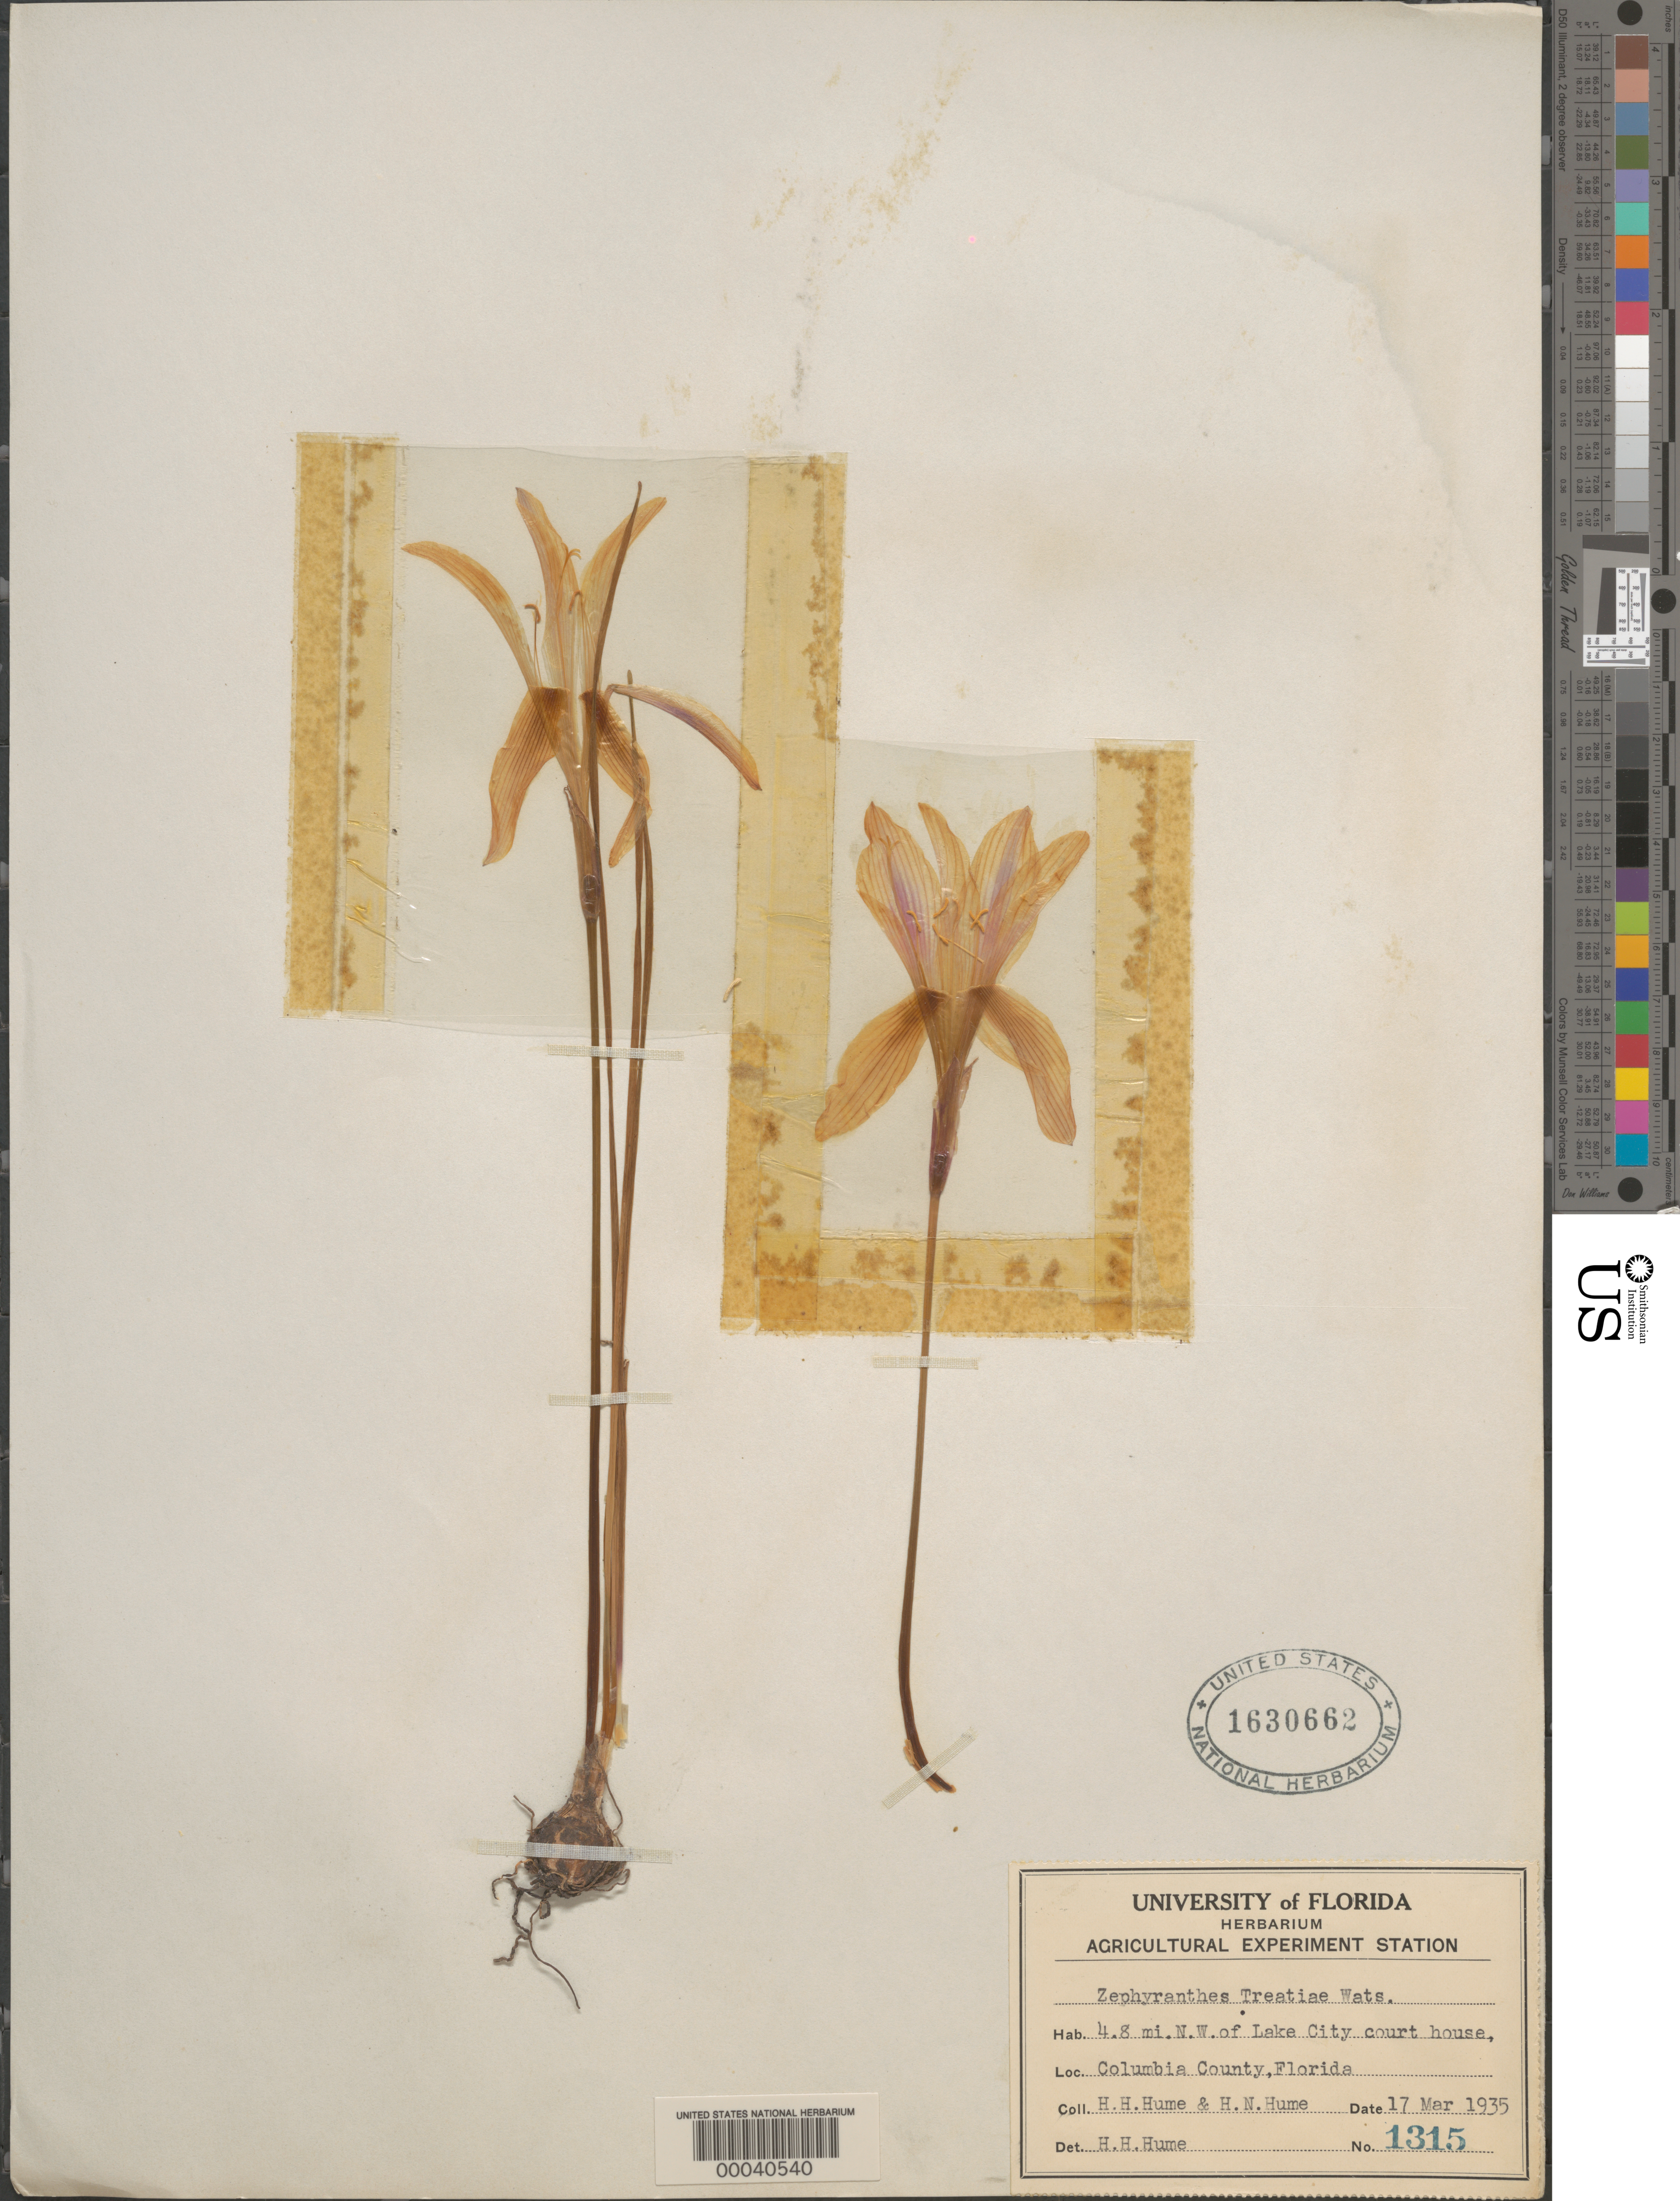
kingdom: Plantae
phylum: Tracheophyta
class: Liliopsida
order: Asparagales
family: Amaryllidaceae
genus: Zephyranthes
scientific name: Zephyranthes treatiae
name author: S. Watson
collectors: H. Hume & H. Hume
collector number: Univ Of Fl Herb 1315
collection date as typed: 17 Mar 1935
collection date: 1935-03-17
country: United States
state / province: Florida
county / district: Columbia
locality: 4.8 mi. nw of lake city courthouse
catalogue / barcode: US 1630662